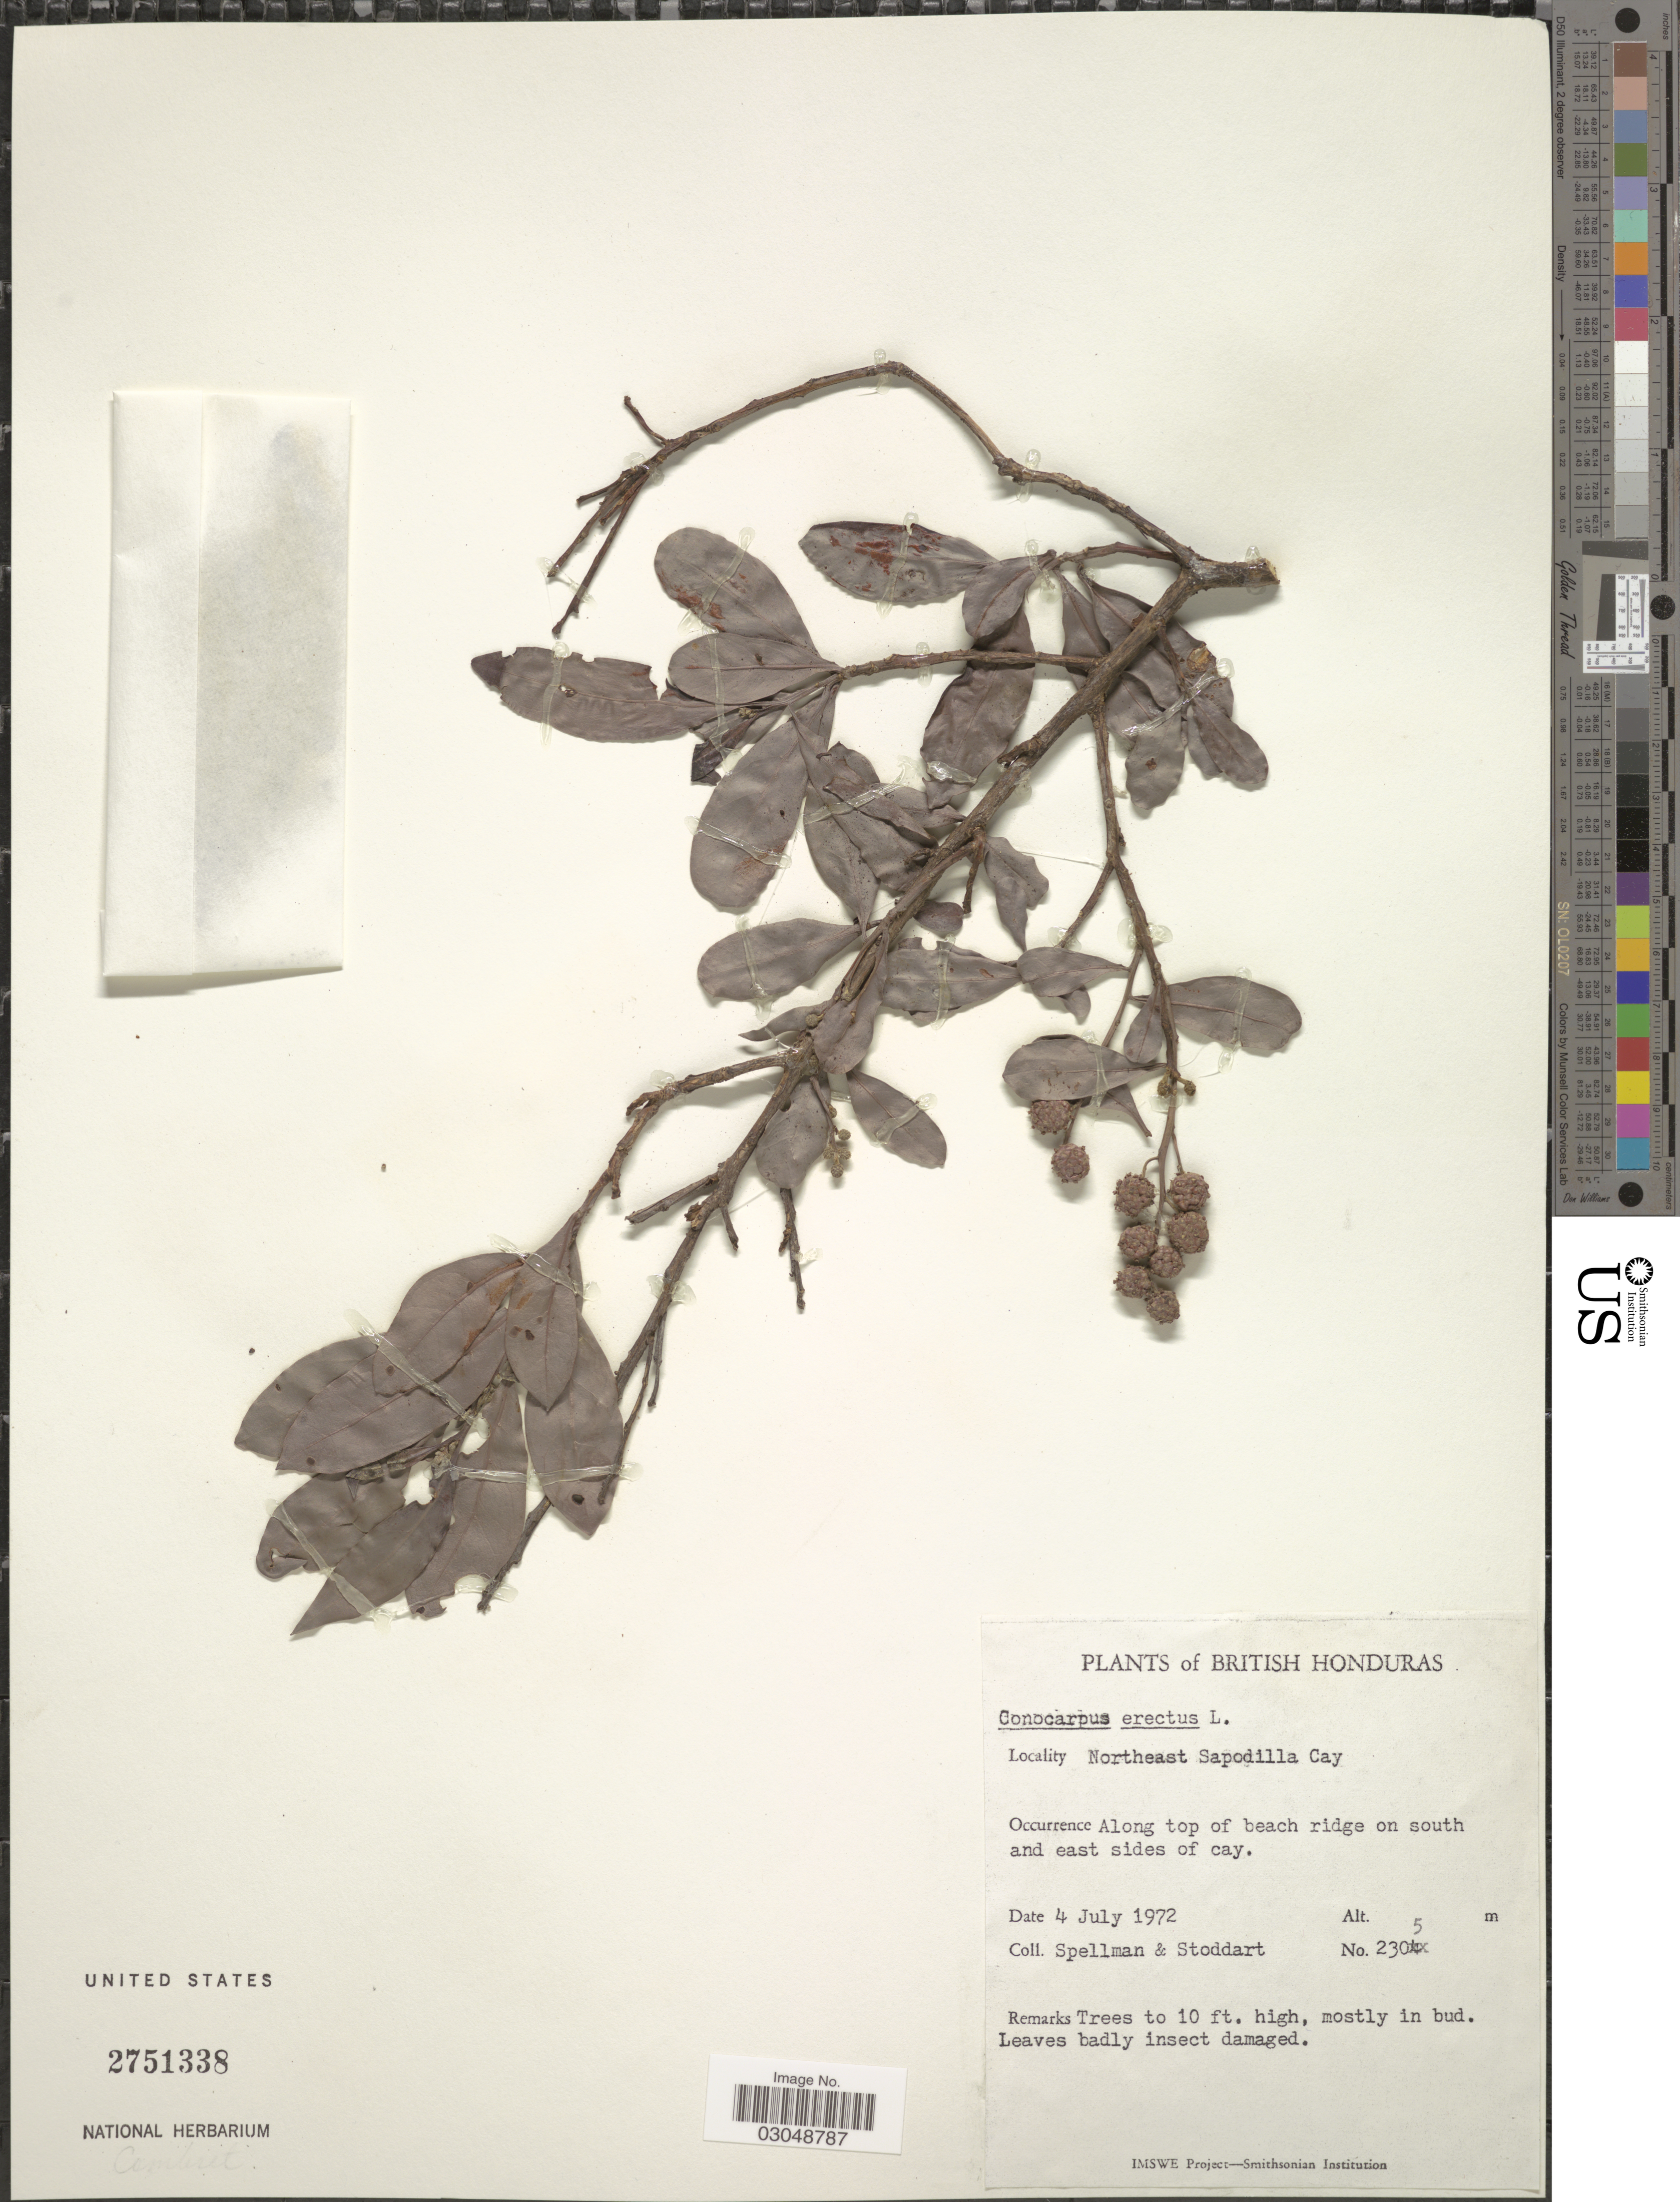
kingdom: Plantae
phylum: Tracheophyta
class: Magnoliopsida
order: Myrtales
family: Combretaceae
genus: Conocarpus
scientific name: Conocarpus erectus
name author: L.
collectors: Spellman, -- & -. Stoddart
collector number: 2305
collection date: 1972-07-04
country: Belize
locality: British Honduras. Northeast Sapodilla Cay. Along top of beach ridge on south and east sides of cay.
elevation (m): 5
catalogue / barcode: US 2751338